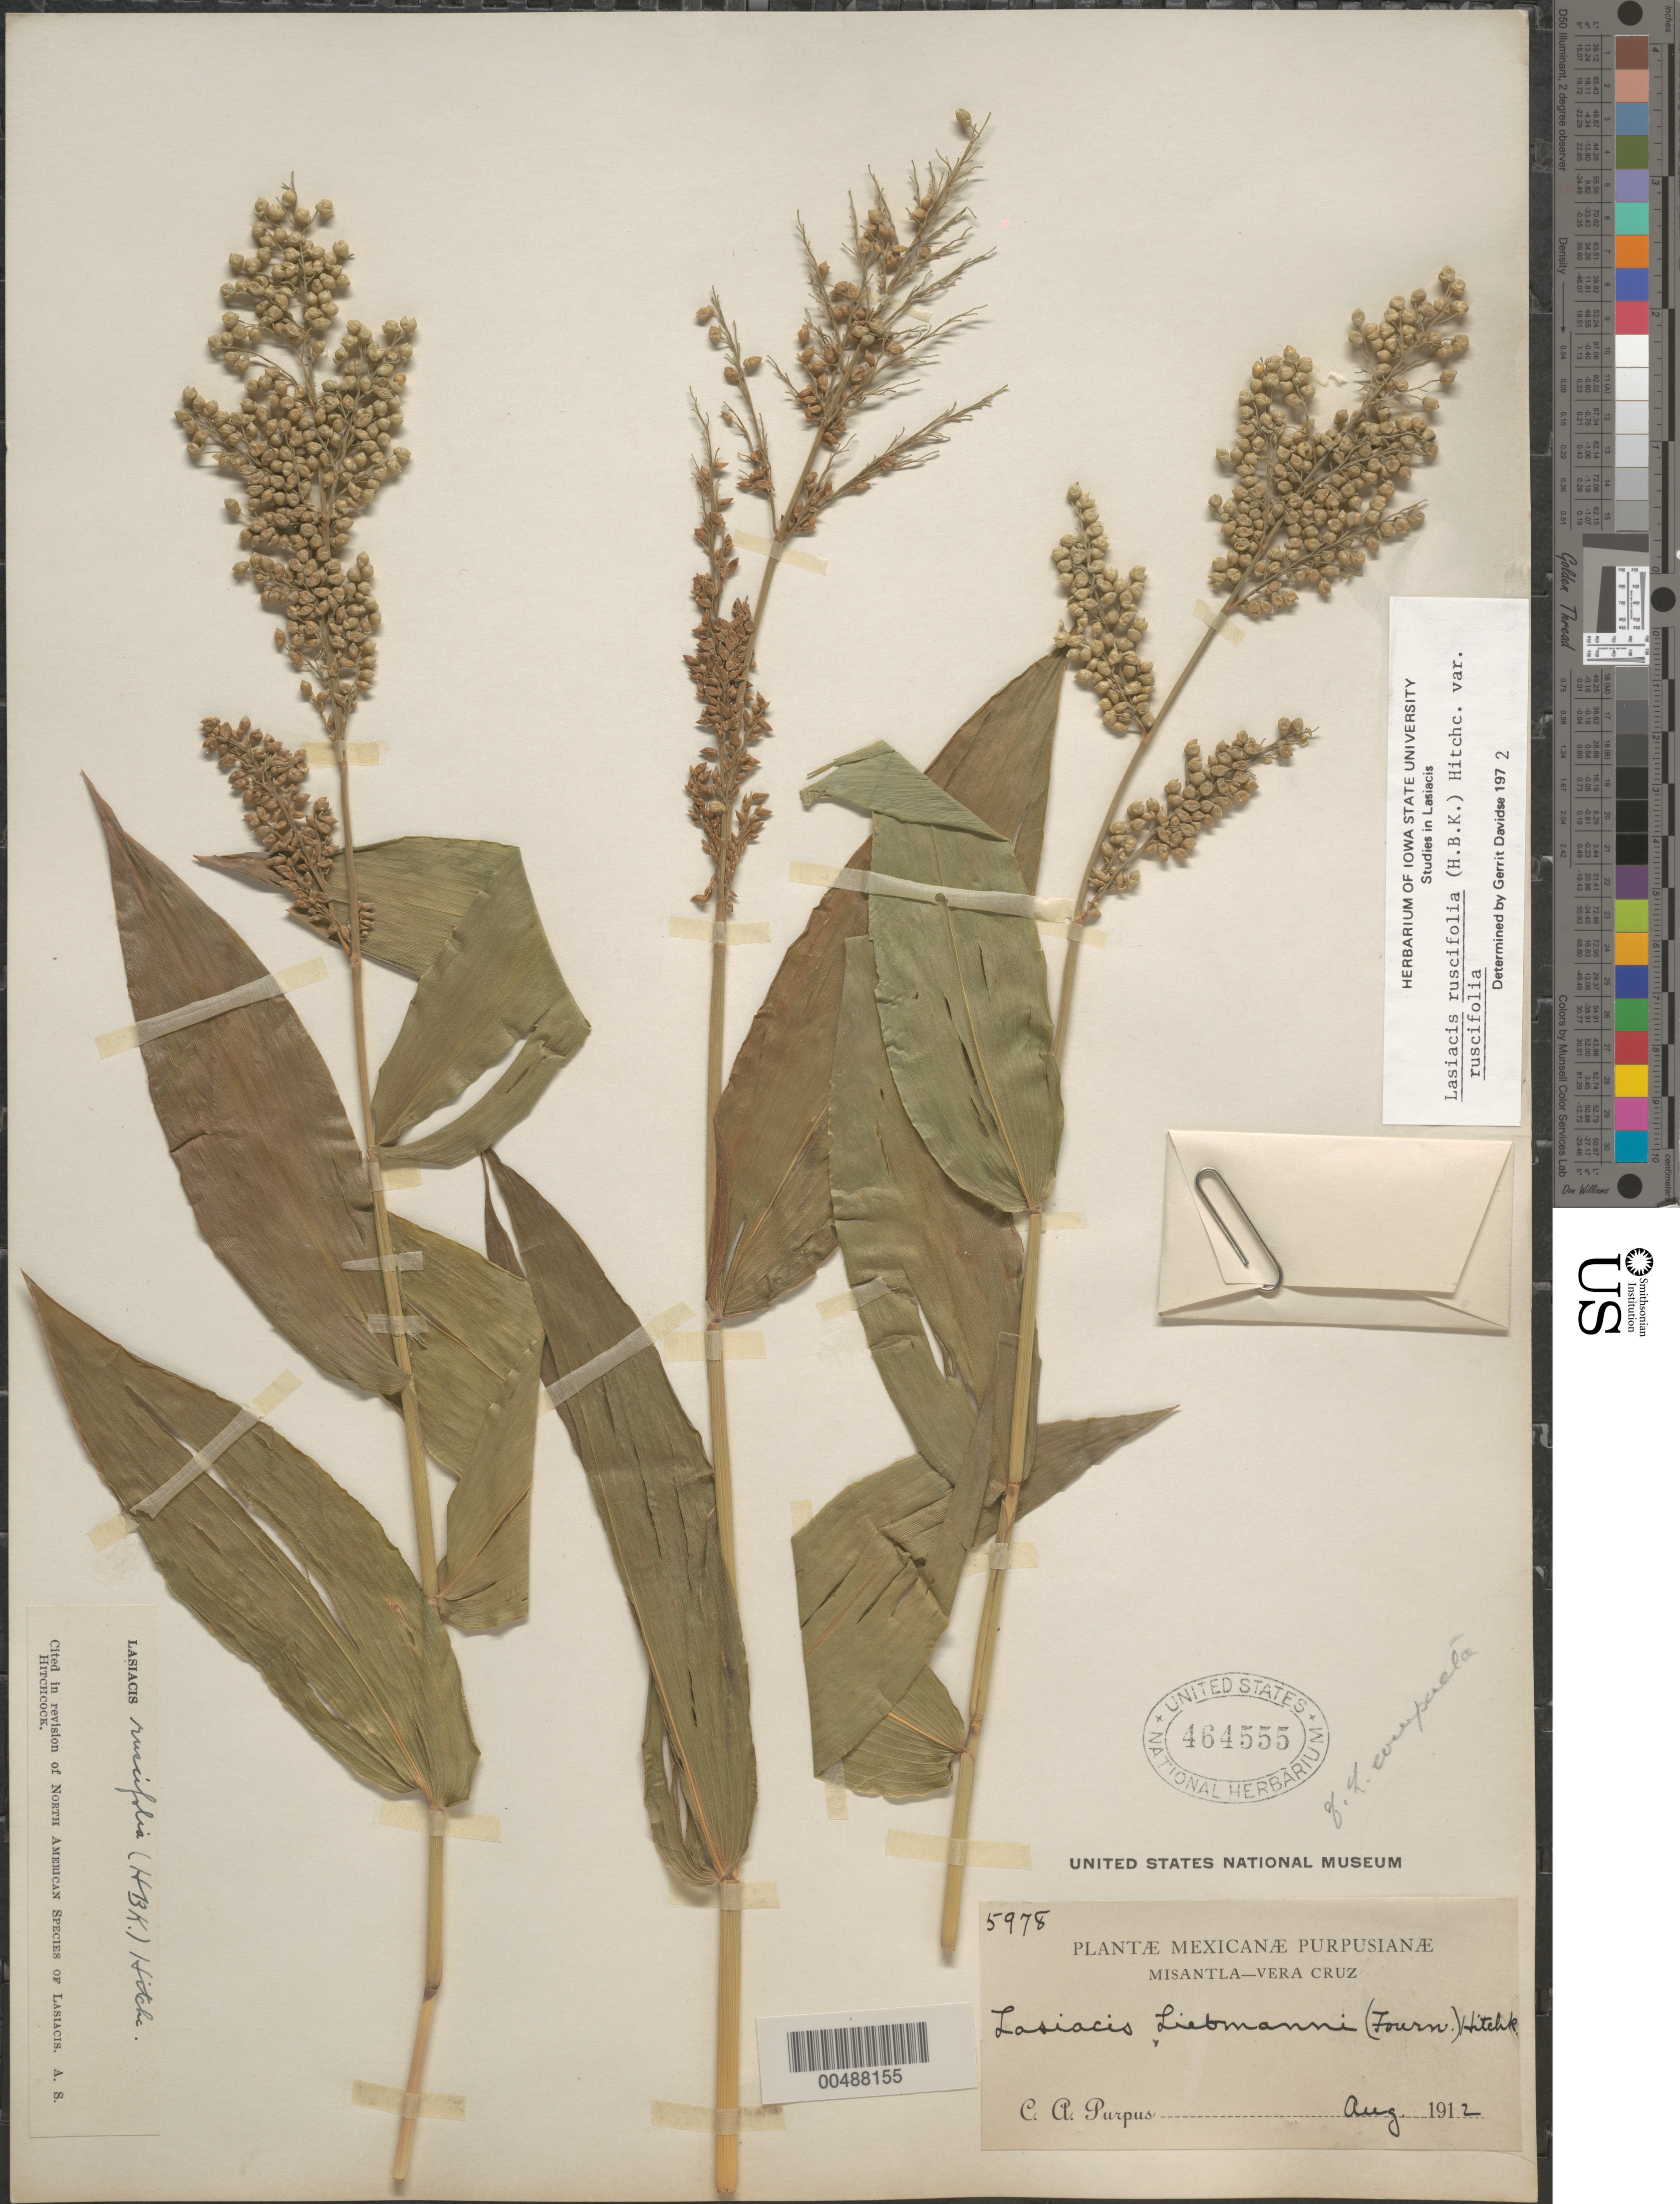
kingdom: Plantae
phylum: Tracheophyta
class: Liliopsida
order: Poales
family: Poaceae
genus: Lasiacis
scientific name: Lasiacis ruscifolia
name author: (Kunth) Hitchc.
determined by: Davidse, Gerrit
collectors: C. A. Purpus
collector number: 5978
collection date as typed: Aug 1912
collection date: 1912-08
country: Mexico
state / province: Veracruz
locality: Misantla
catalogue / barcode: US 464555